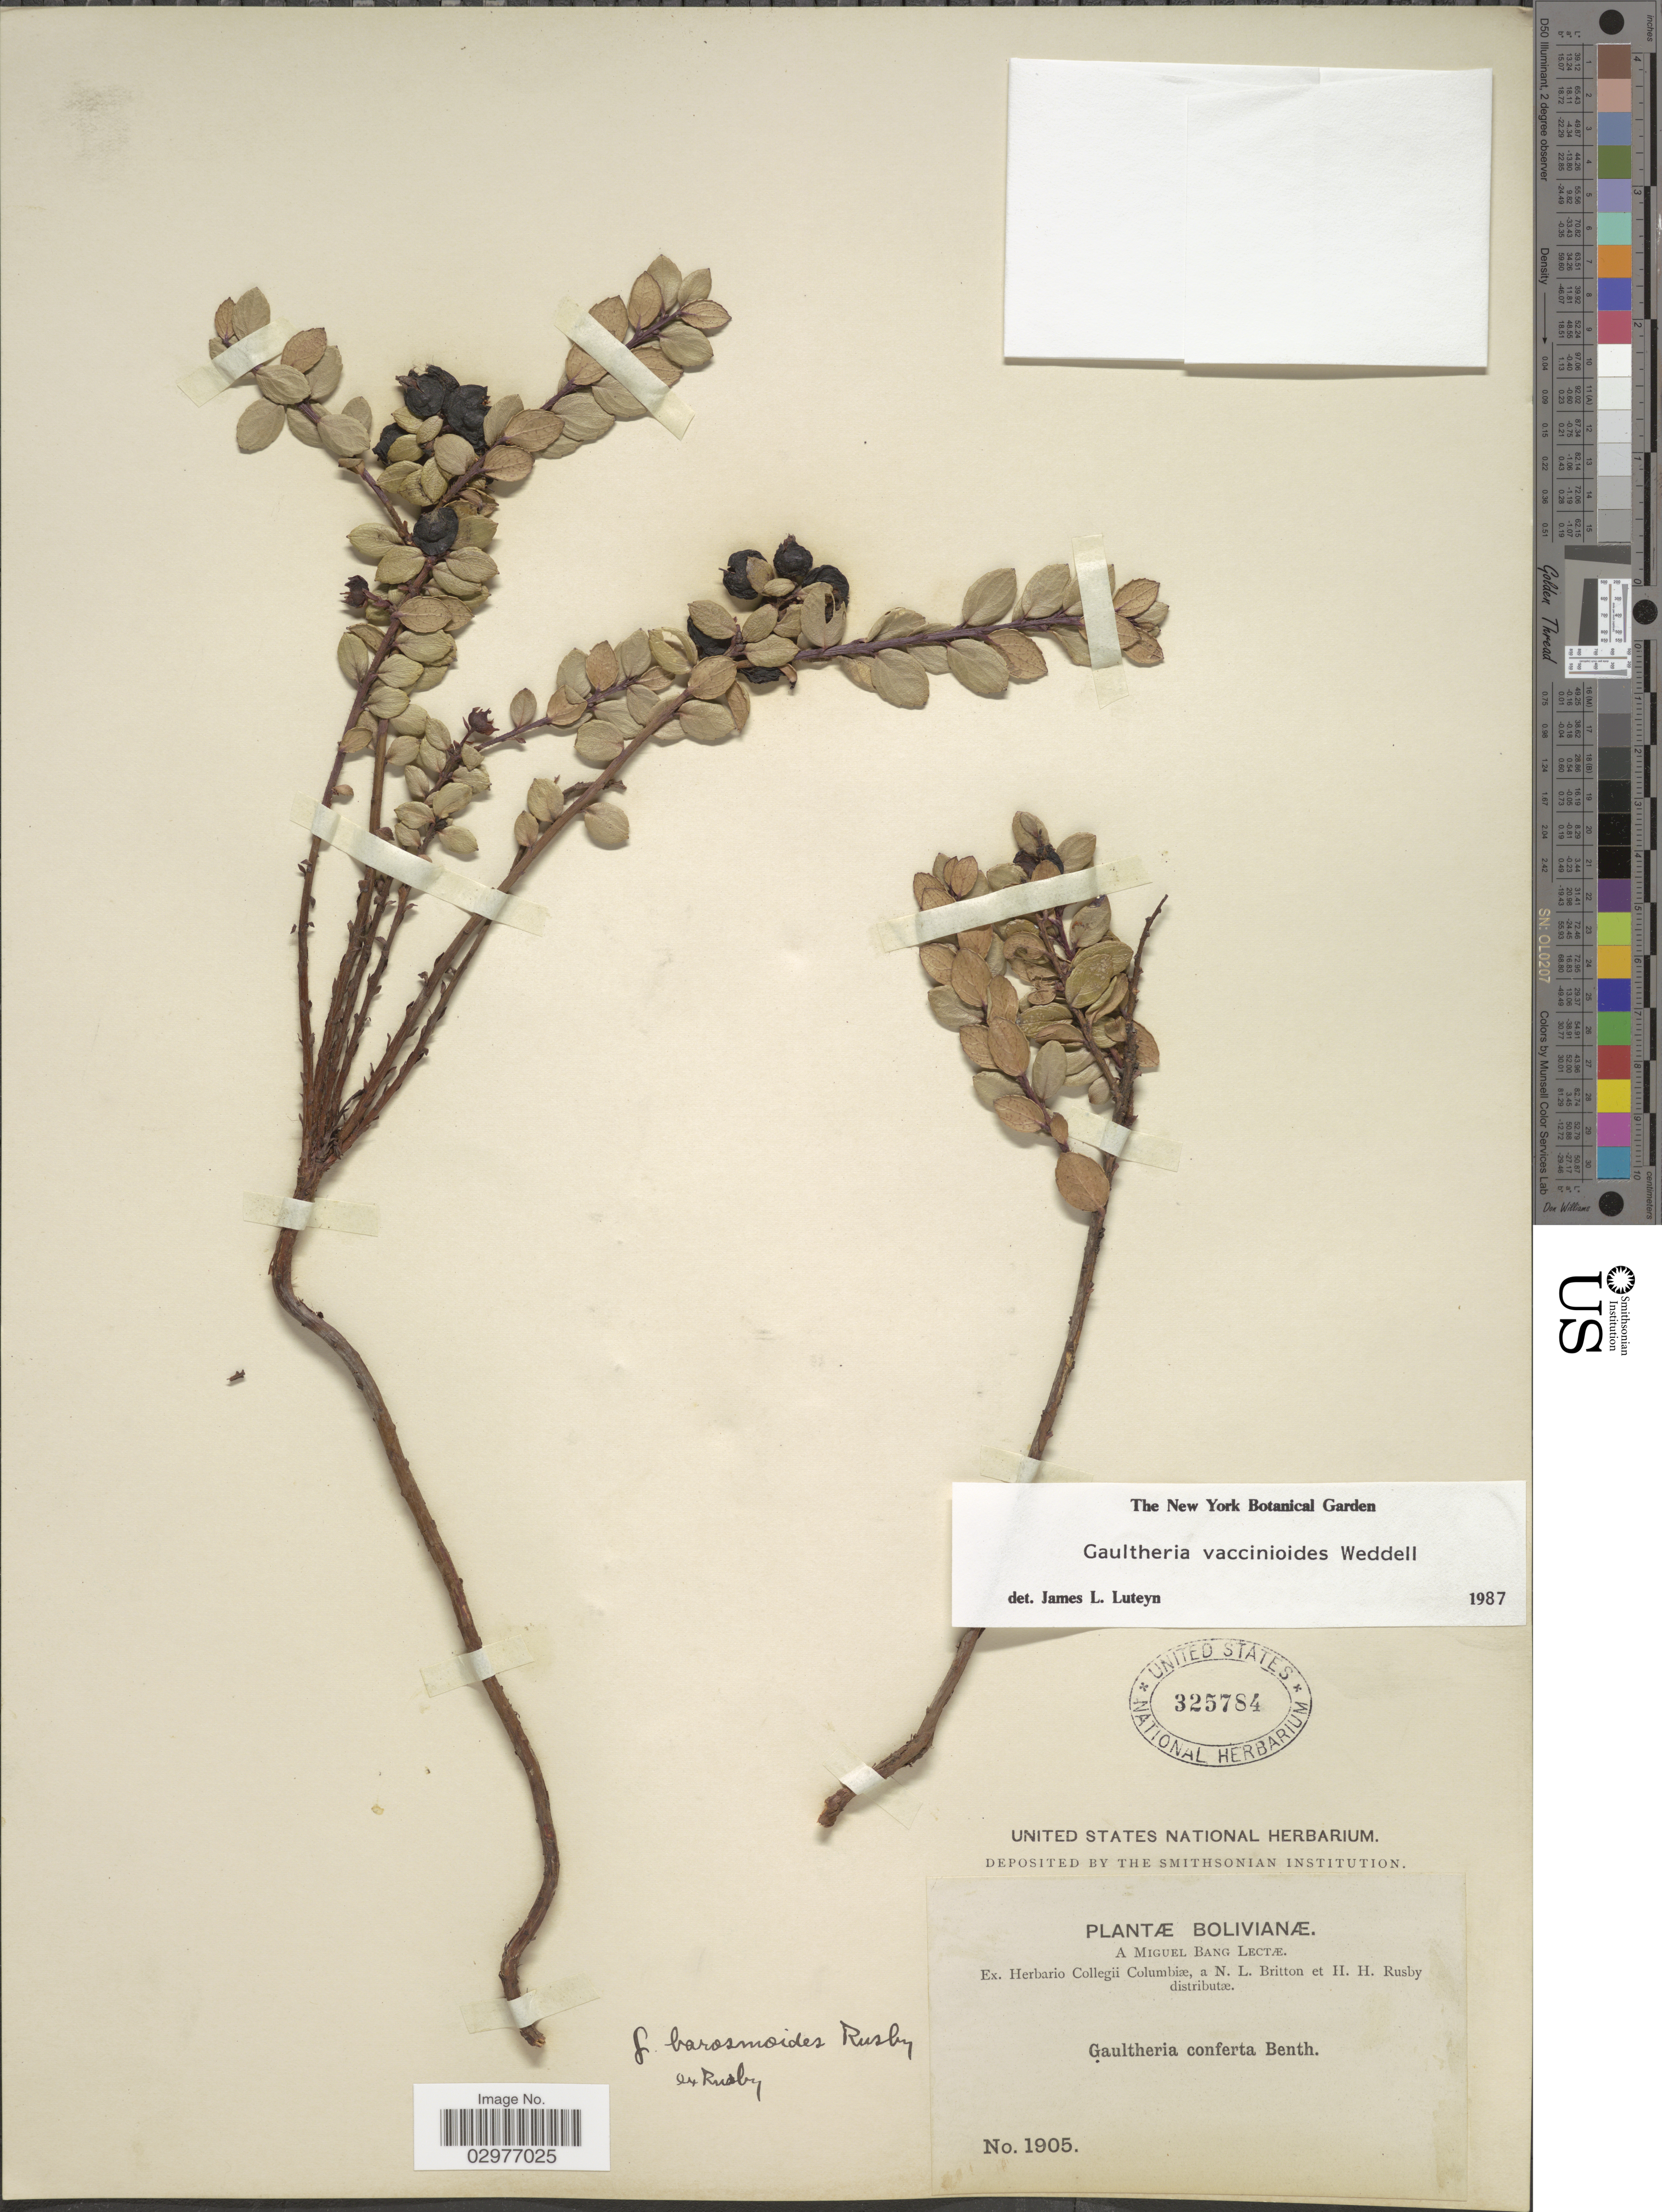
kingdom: Plantae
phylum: Tracheophyta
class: Magnoliopsida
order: Ericales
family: Ericaceae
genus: Gaultheria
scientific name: Gaultheria vaccinioides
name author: Wedd.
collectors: M. Bang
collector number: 1905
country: Bolivia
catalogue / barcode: US 325784